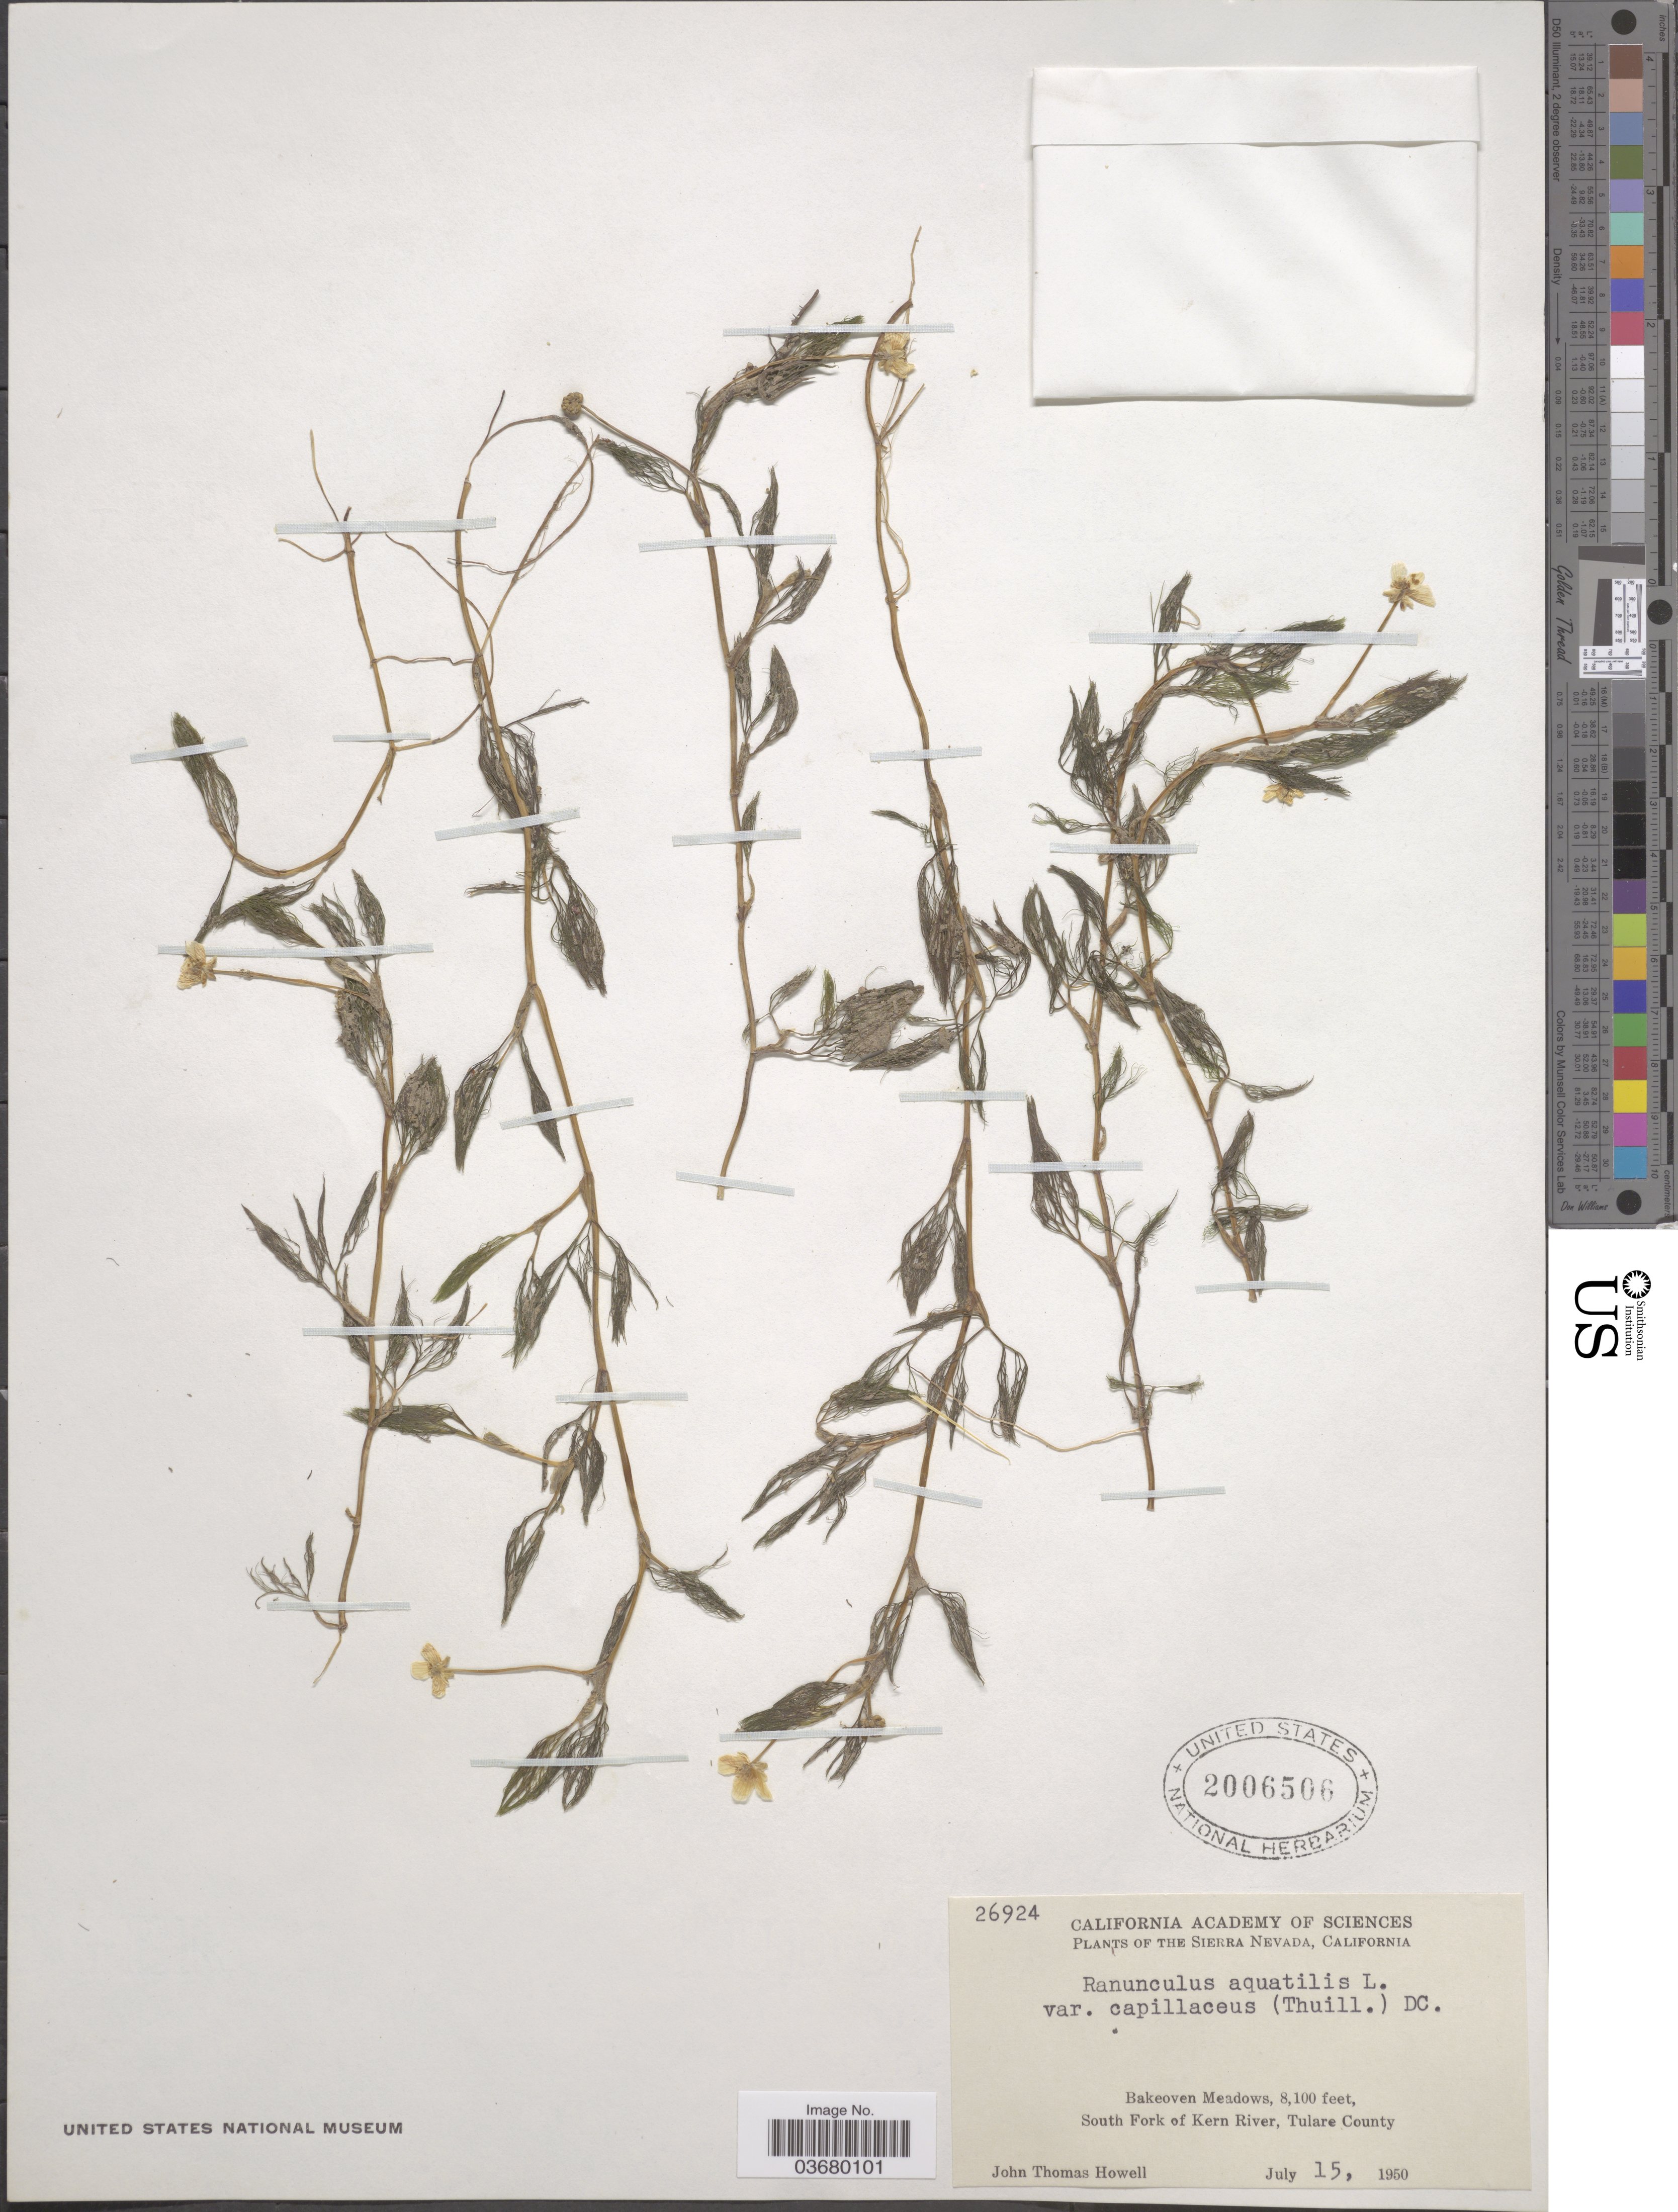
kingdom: Plantae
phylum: Tracheophyta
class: Magnoliopsida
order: Ranunculales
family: Ranunculaceae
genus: Ranunculus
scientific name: Ranunculus trichophyllus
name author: Chaix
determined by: Strong, Mark T., (BOT), Smithsonian Institution - National Museum of Natural History (UNITED STATES)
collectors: J. T. Howell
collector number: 26924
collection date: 1950-07-15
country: United States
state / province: California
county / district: Tulare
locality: The Sierra Nevada. Bakeoven Meadows, South Fork of Kern River, Tulare County.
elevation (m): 2469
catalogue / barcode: US 2006506